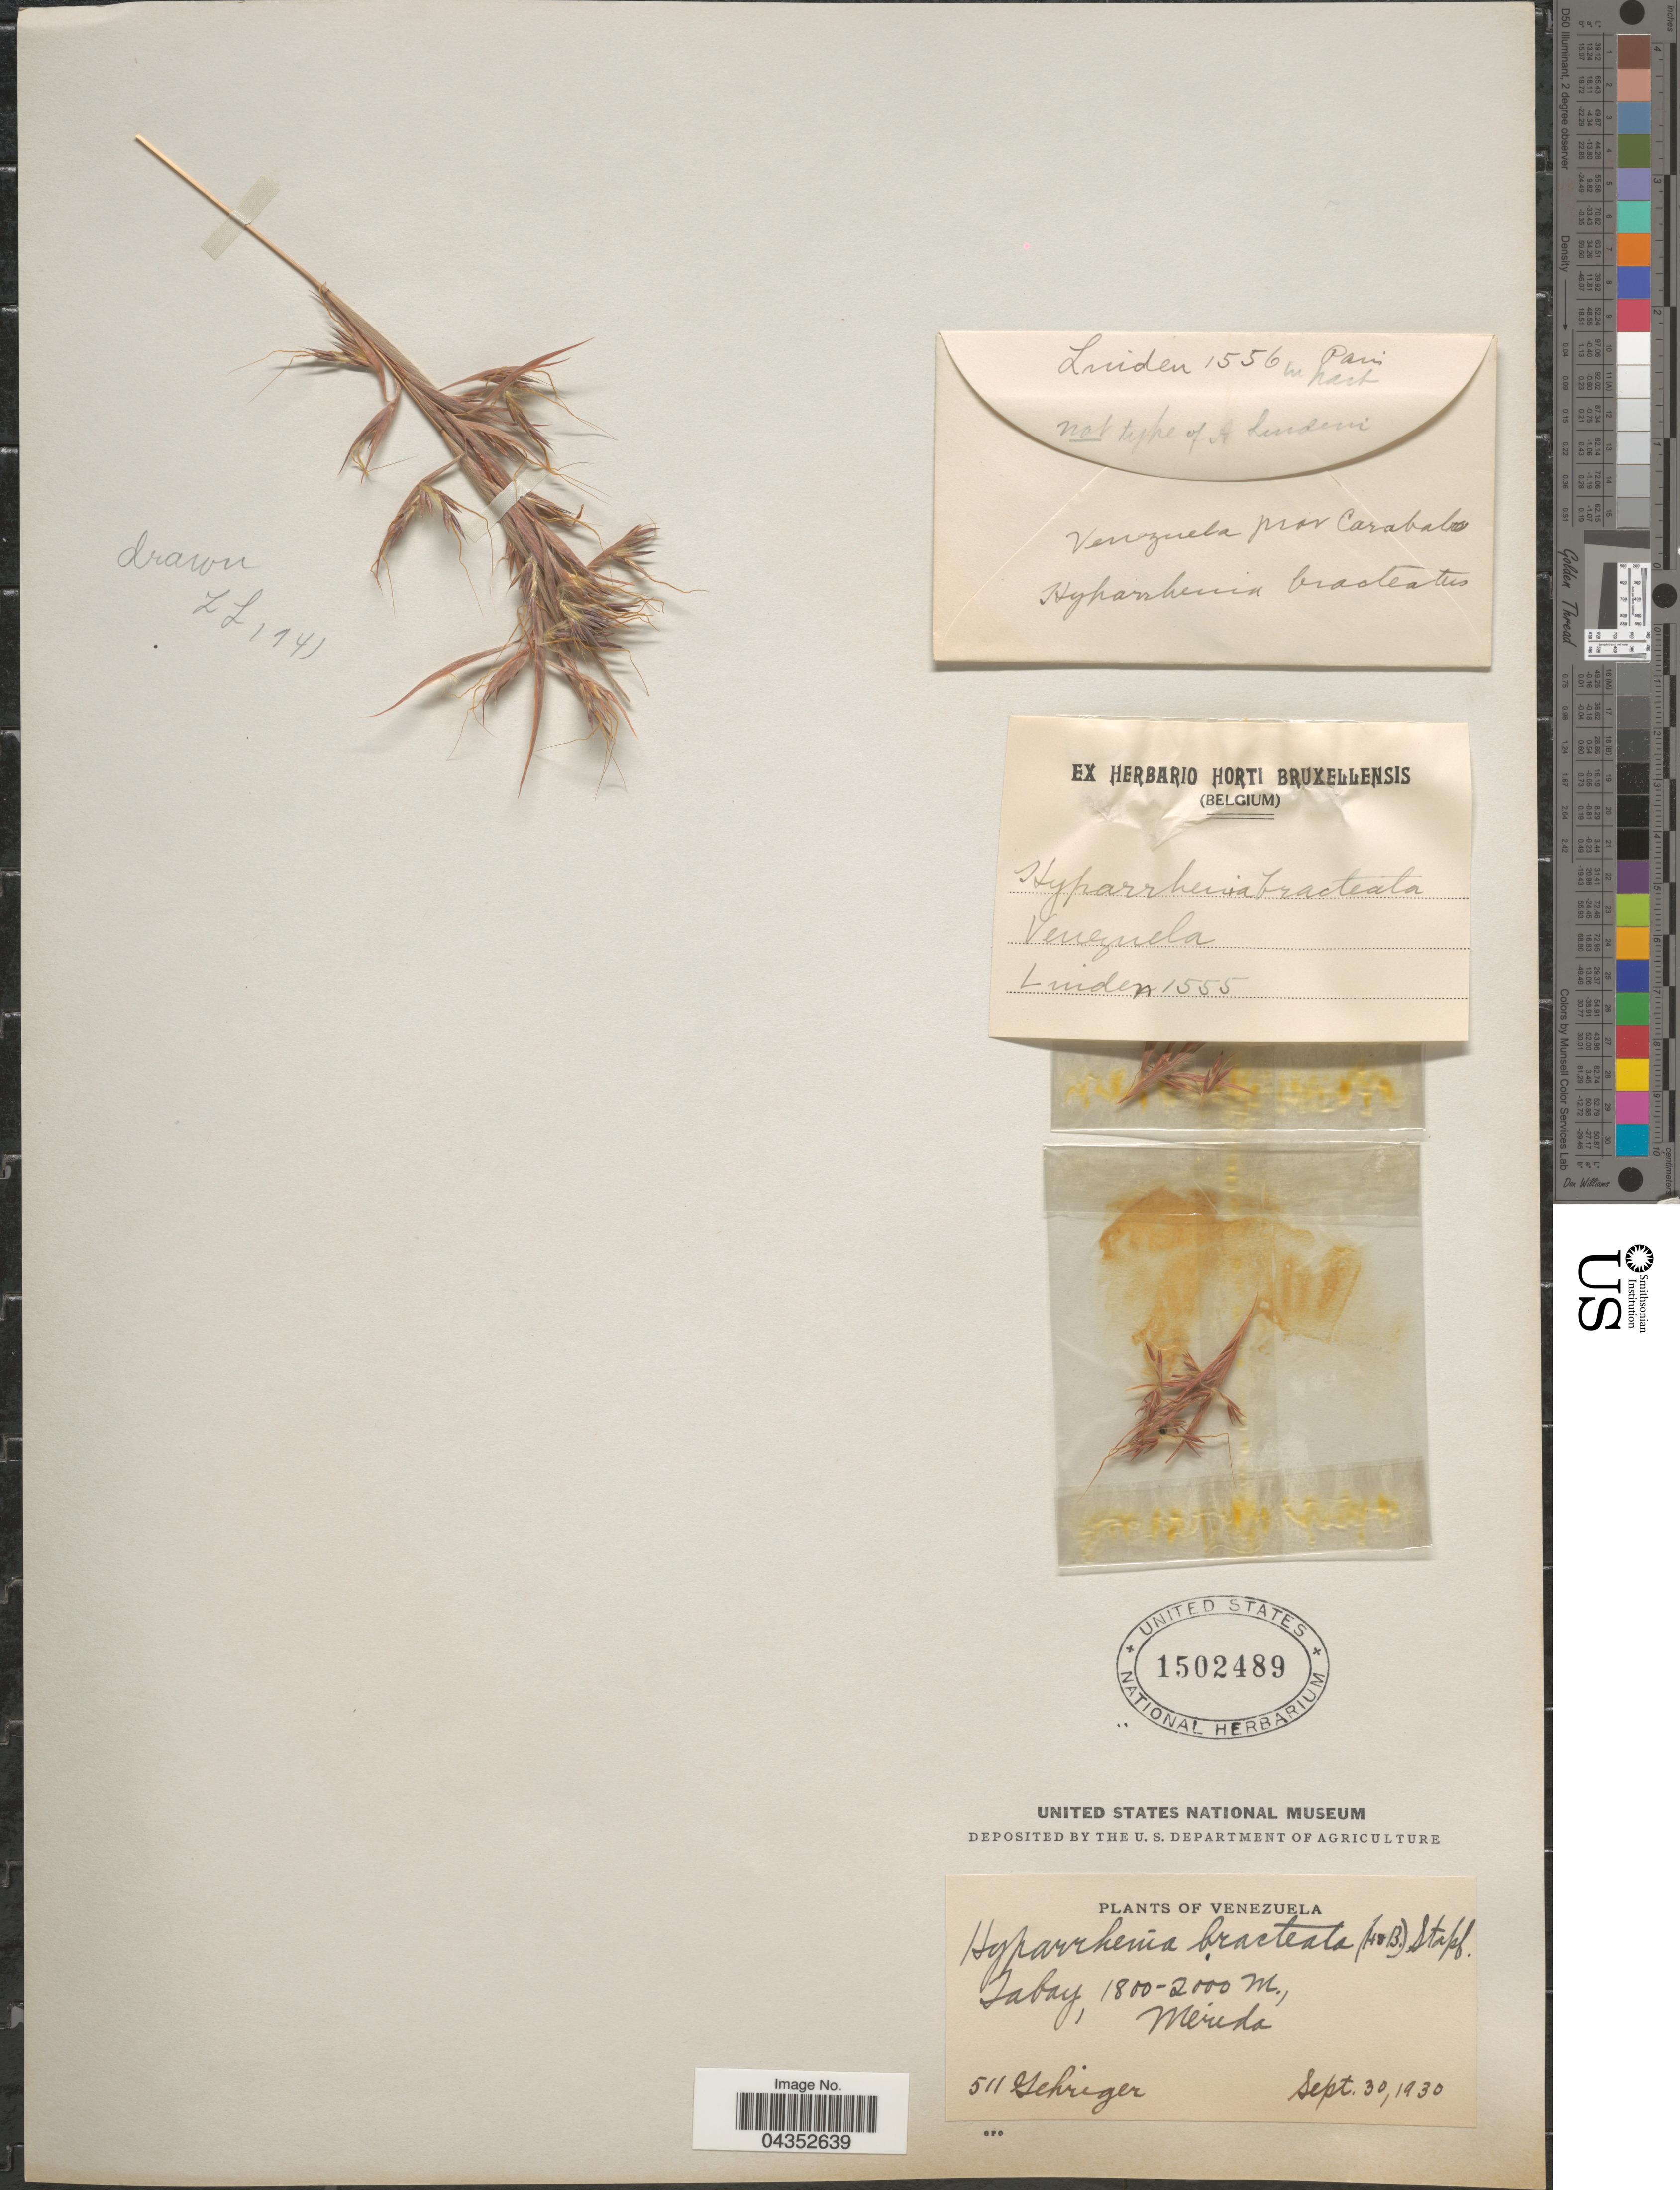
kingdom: Plantae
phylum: Tracheophyta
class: Liliopsida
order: Poales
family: Poaceae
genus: Hyparrhenia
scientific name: Hyparrhenia bracteata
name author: (Humb. & Bonpl.) Stapf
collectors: -- Gehriger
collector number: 511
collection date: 1930-09-30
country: Venezuela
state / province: Merida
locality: Tabay.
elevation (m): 1800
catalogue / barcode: US 1502489-3